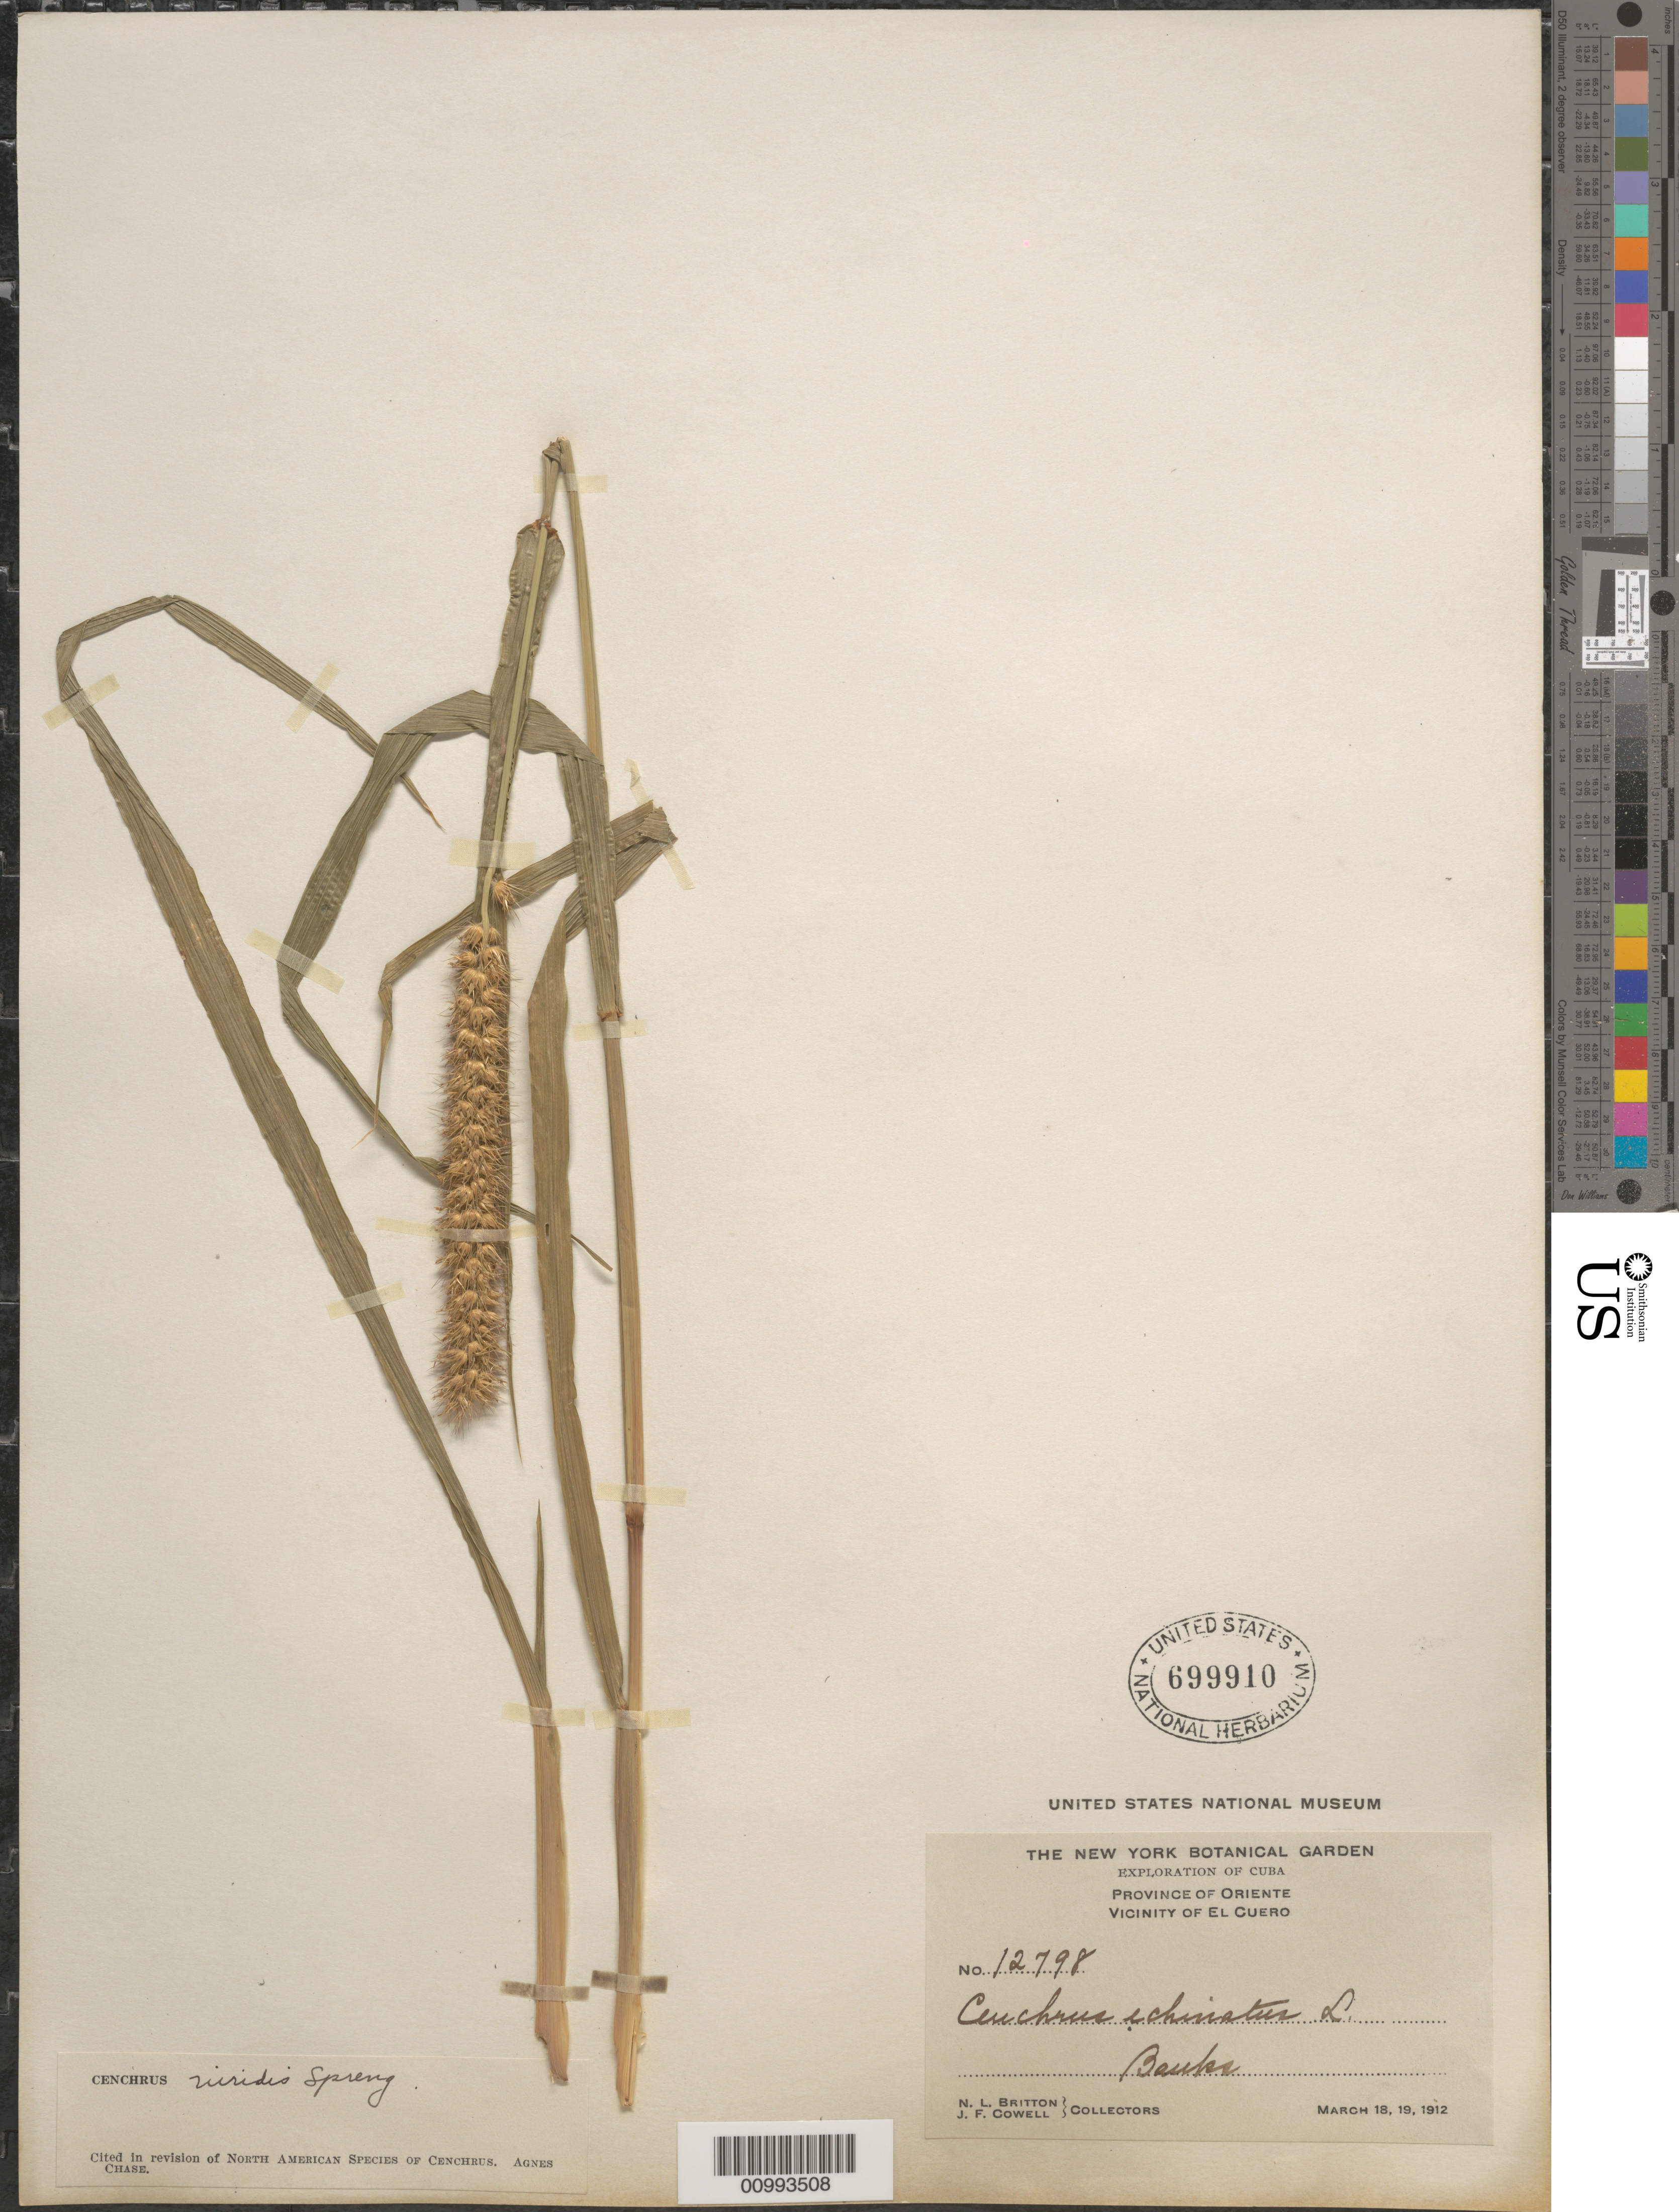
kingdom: Plantae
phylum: Tracheophyta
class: Liliopsida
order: Poales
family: Poaceae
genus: Cenchrus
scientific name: Cenchrus brownii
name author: Roem. & Schult.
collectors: N. Britton & J. F. Cowell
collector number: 12798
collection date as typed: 18 Mar 1912 to19 Mar 1912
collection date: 1912-03-18/1912-03-19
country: Cuba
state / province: Guantánamo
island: Cuba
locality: Vicinity of El Cuero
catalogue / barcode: US 699910